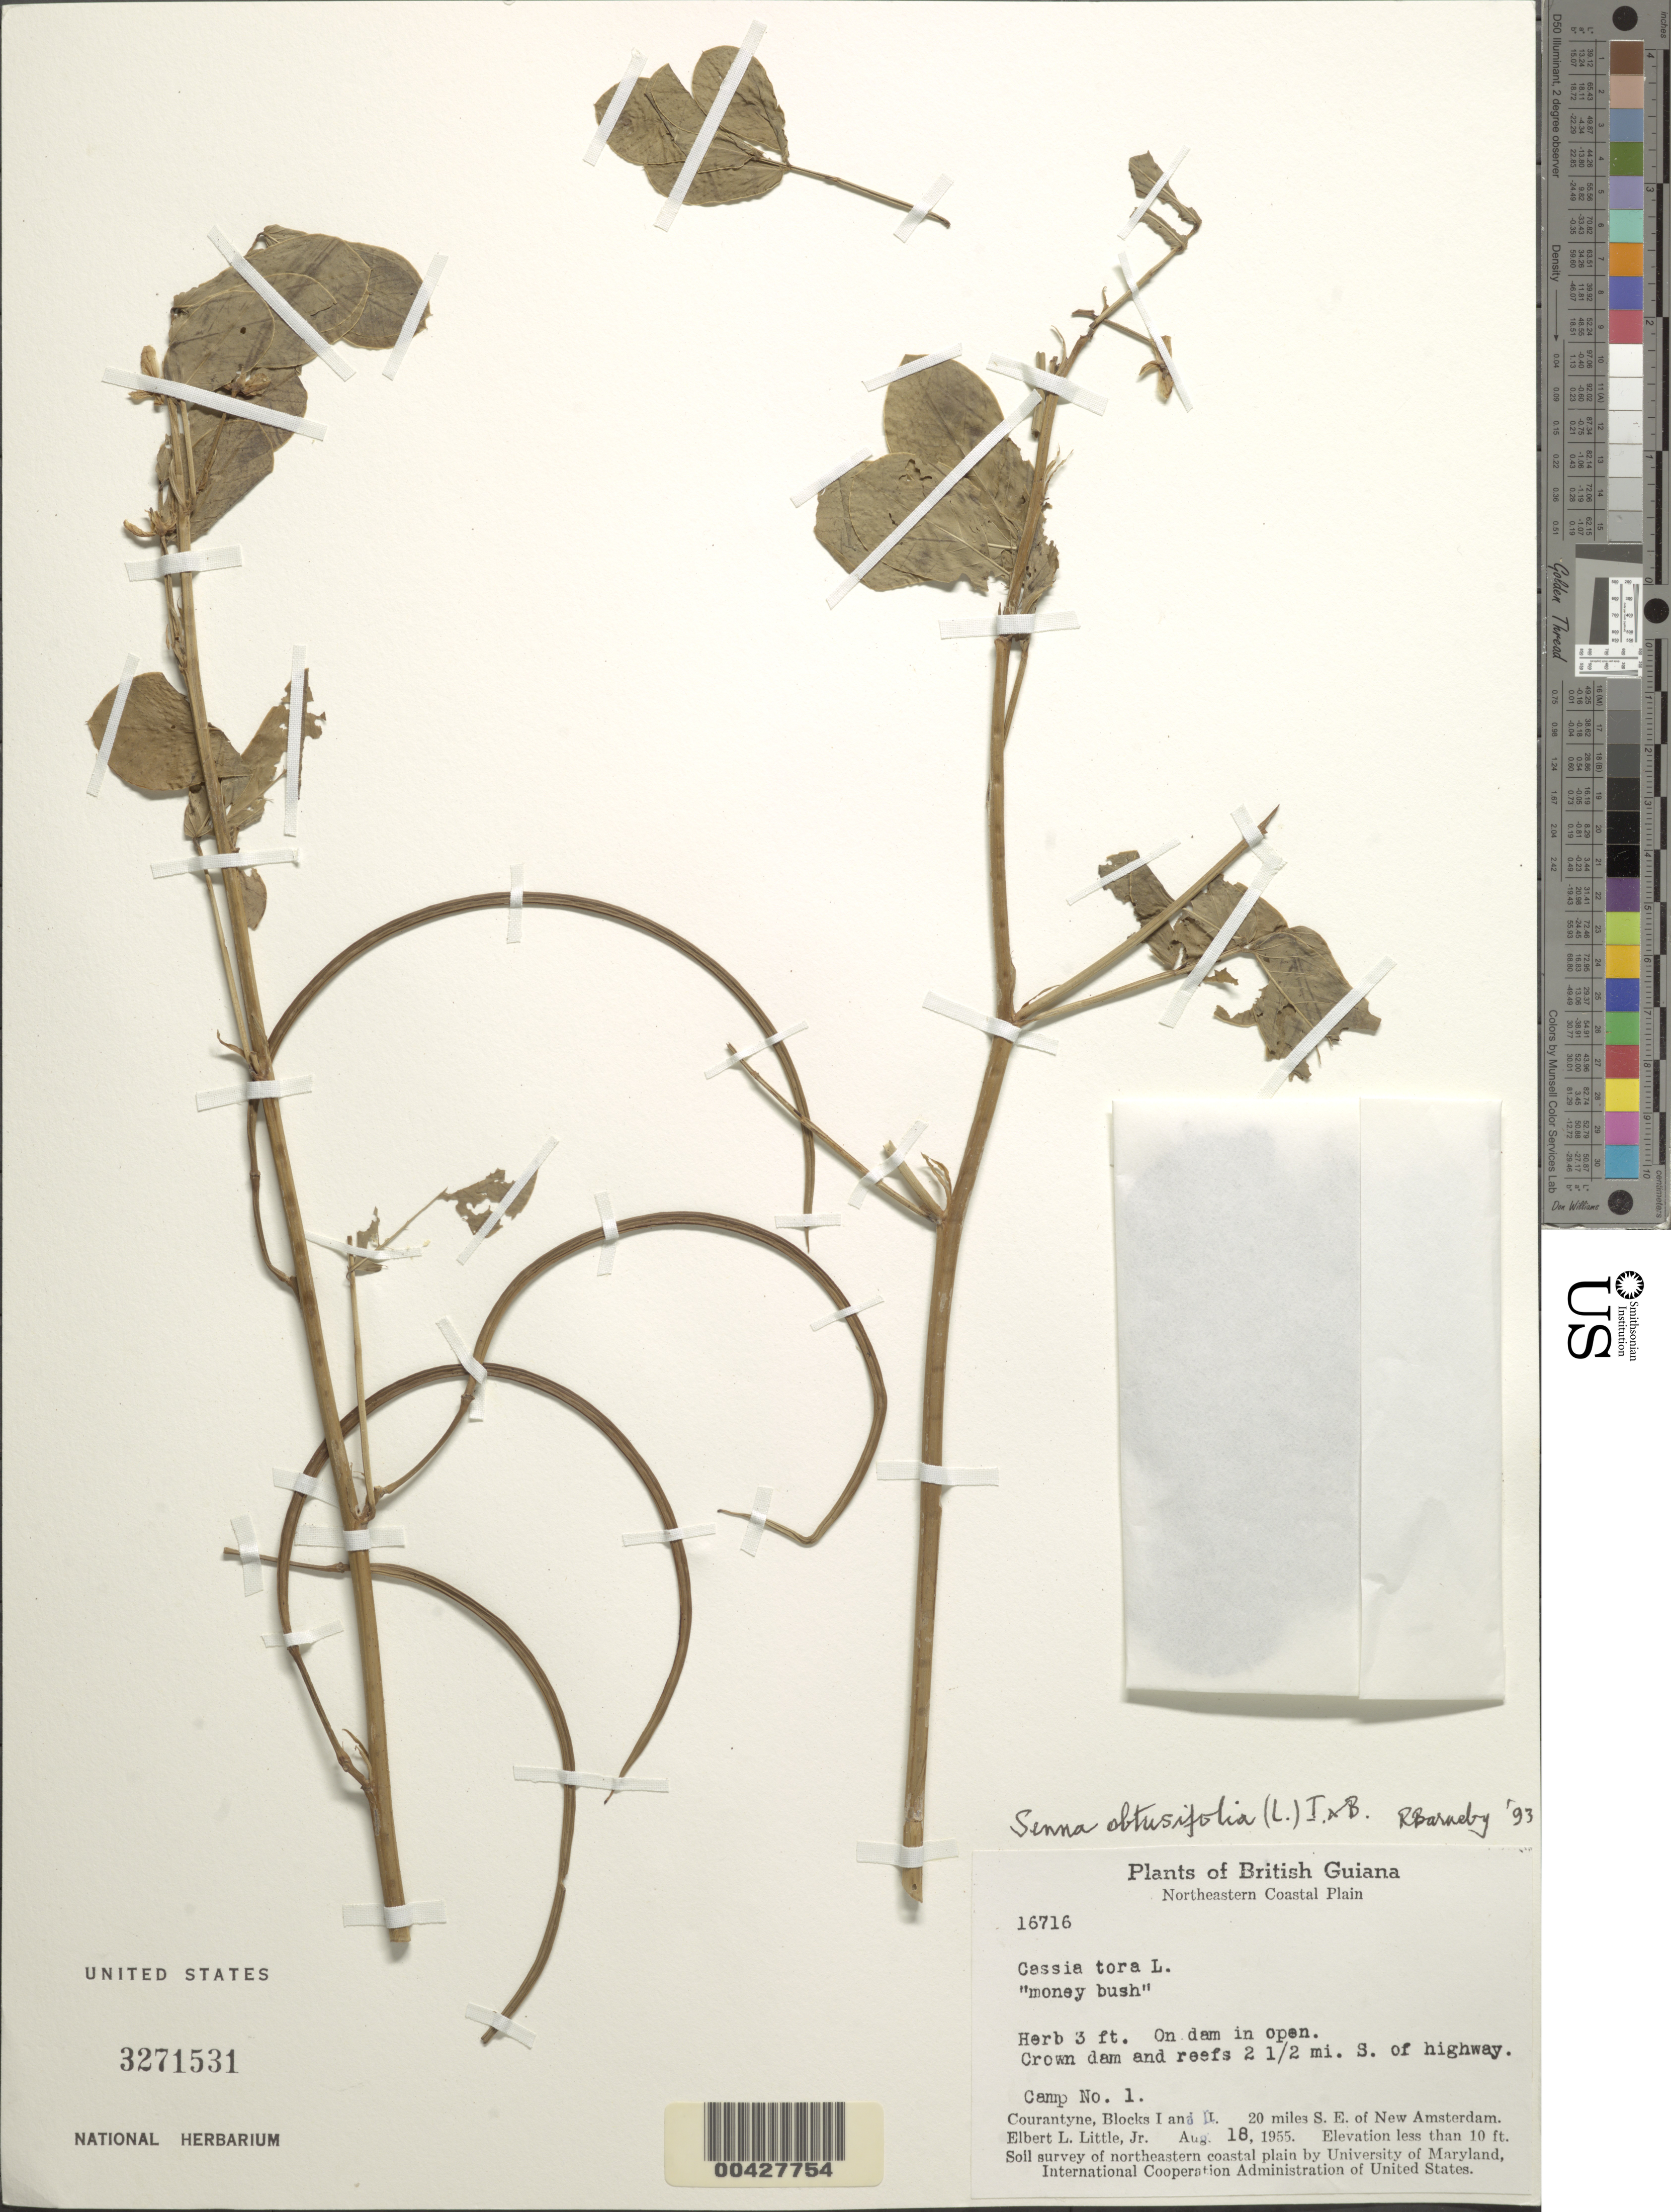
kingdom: Plantae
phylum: Tracheophyta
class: Magnoliopsida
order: Fabales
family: Fabaceae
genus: Senna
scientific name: Senna obtusifolia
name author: (L.) H.S. Irwin & Barneby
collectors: E. L. Little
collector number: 16716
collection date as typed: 18 Aug 1955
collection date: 1955-08-18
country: Guyana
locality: Se of new amsterdam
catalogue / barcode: US 3271531